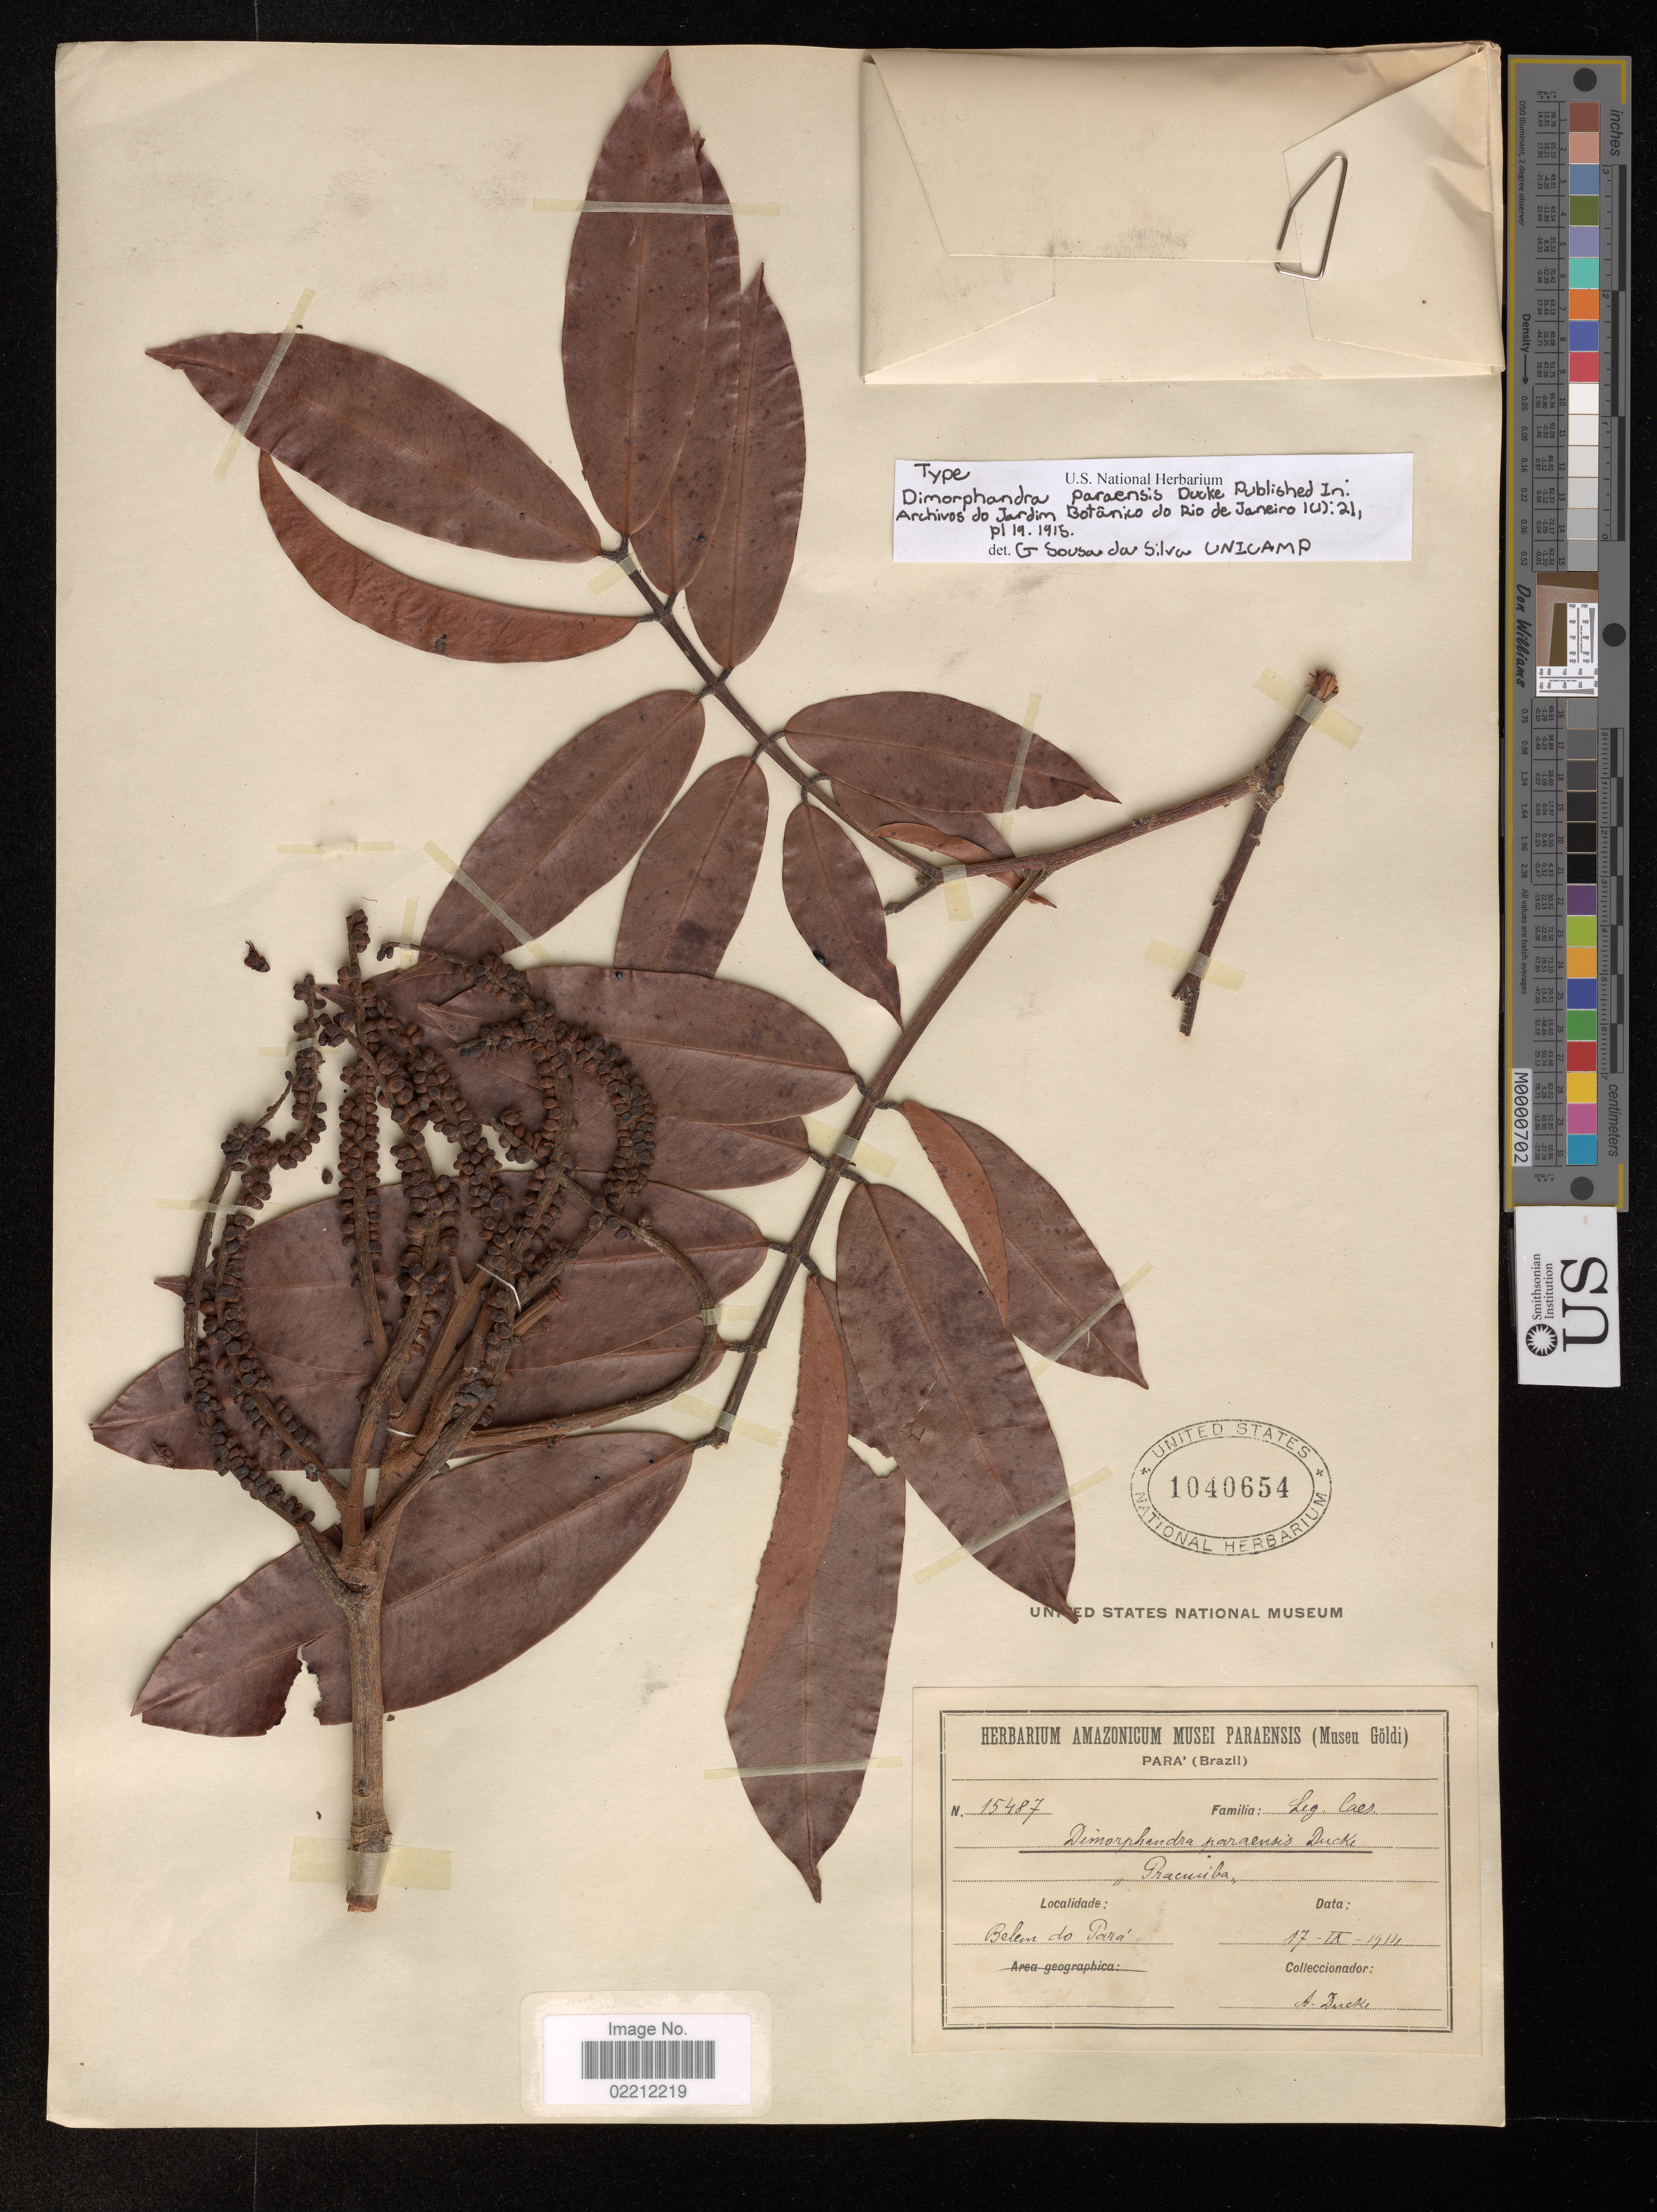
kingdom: Plantae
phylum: Tracheophyta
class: Magnoliopsida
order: Fabales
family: Fabaceae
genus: Dimorphandra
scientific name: Dimorphandra paraensis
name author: Ducke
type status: Type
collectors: A. Ducke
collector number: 15487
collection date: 1914-09-17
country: Brazil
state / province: Pará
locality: Belem do Para.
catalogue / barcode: US 1040654